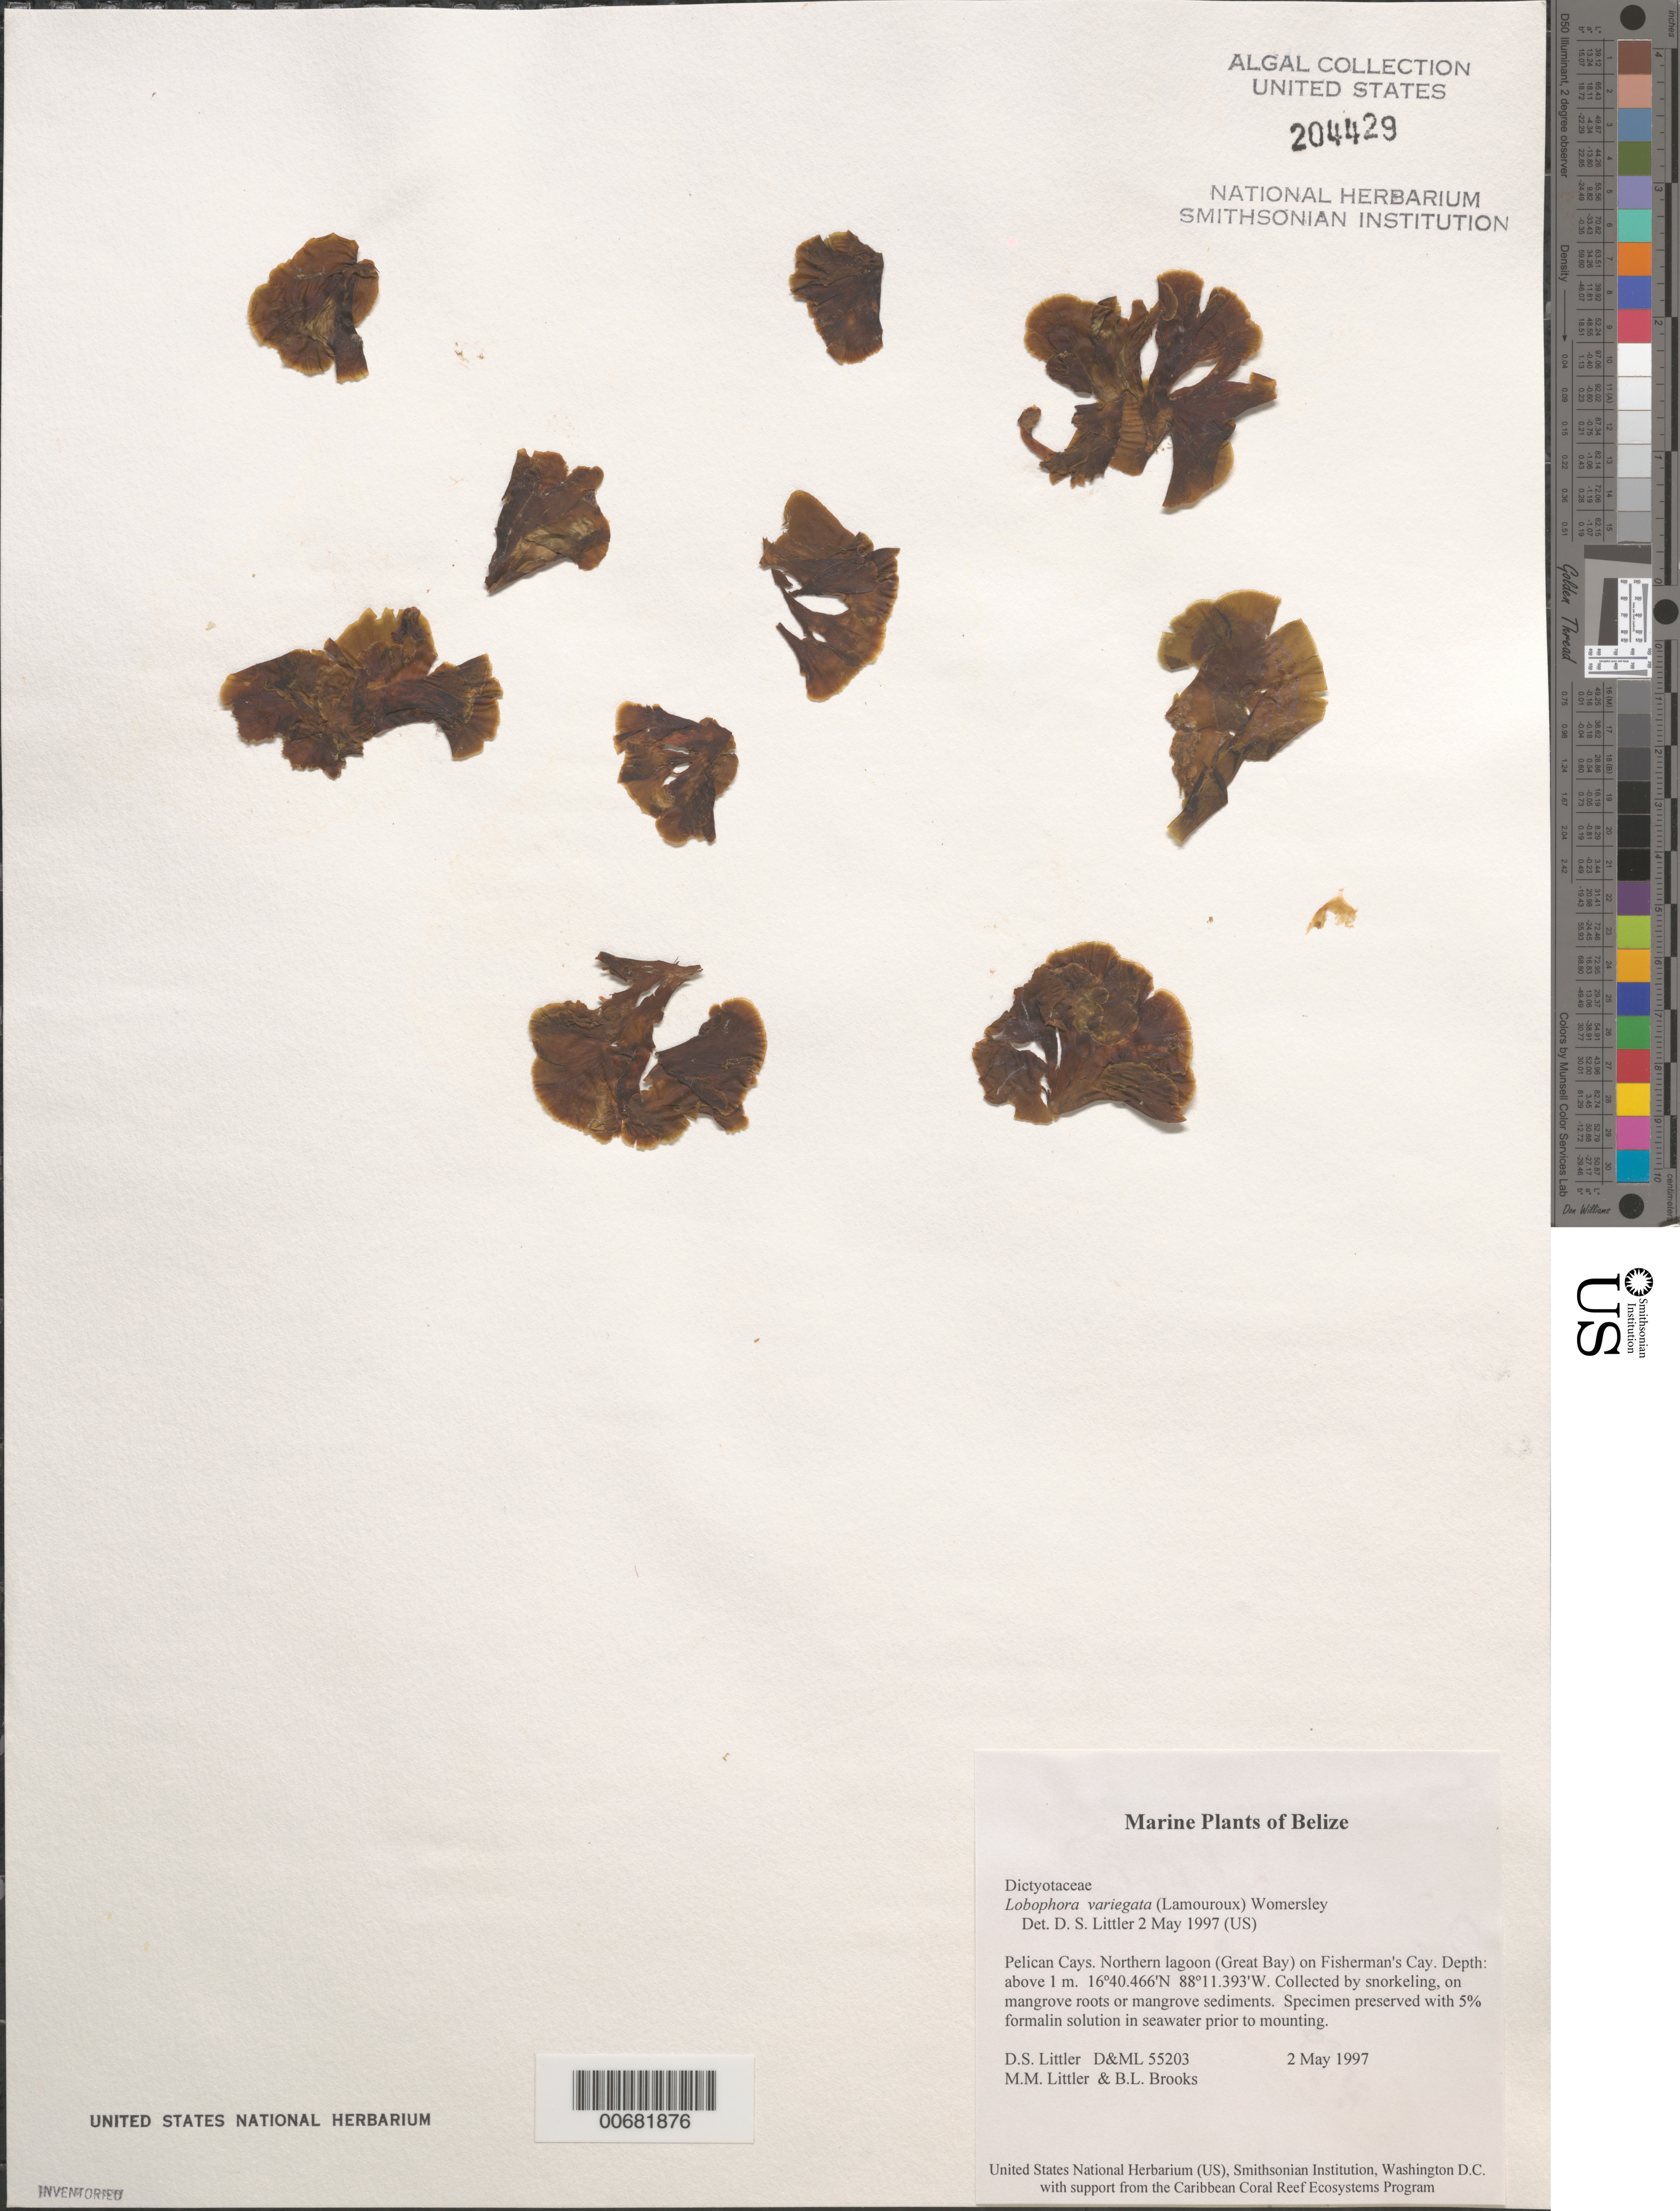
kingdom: Chromista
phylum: Ochrophyta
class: Phaeophyceae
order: Dictyotales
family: Dictyotaceae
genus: Lobophora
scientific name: Lobophora variegata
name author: (J.V.Lamouroux) Womersley & E.C. Oliveira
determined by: Littler, D. S.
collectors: D. S. Littler, M. M. Littler & B. Brooks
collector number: D&ML 55203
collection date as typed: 2 May 1997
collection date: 1997-05-02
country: Belize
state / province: Stann Creek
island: Fisherman Cay [Fisherman's Cay]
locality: Great Bay (northern lagoon)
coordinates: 16 40.466' N, 88 11.393' W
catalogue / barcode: US 204429